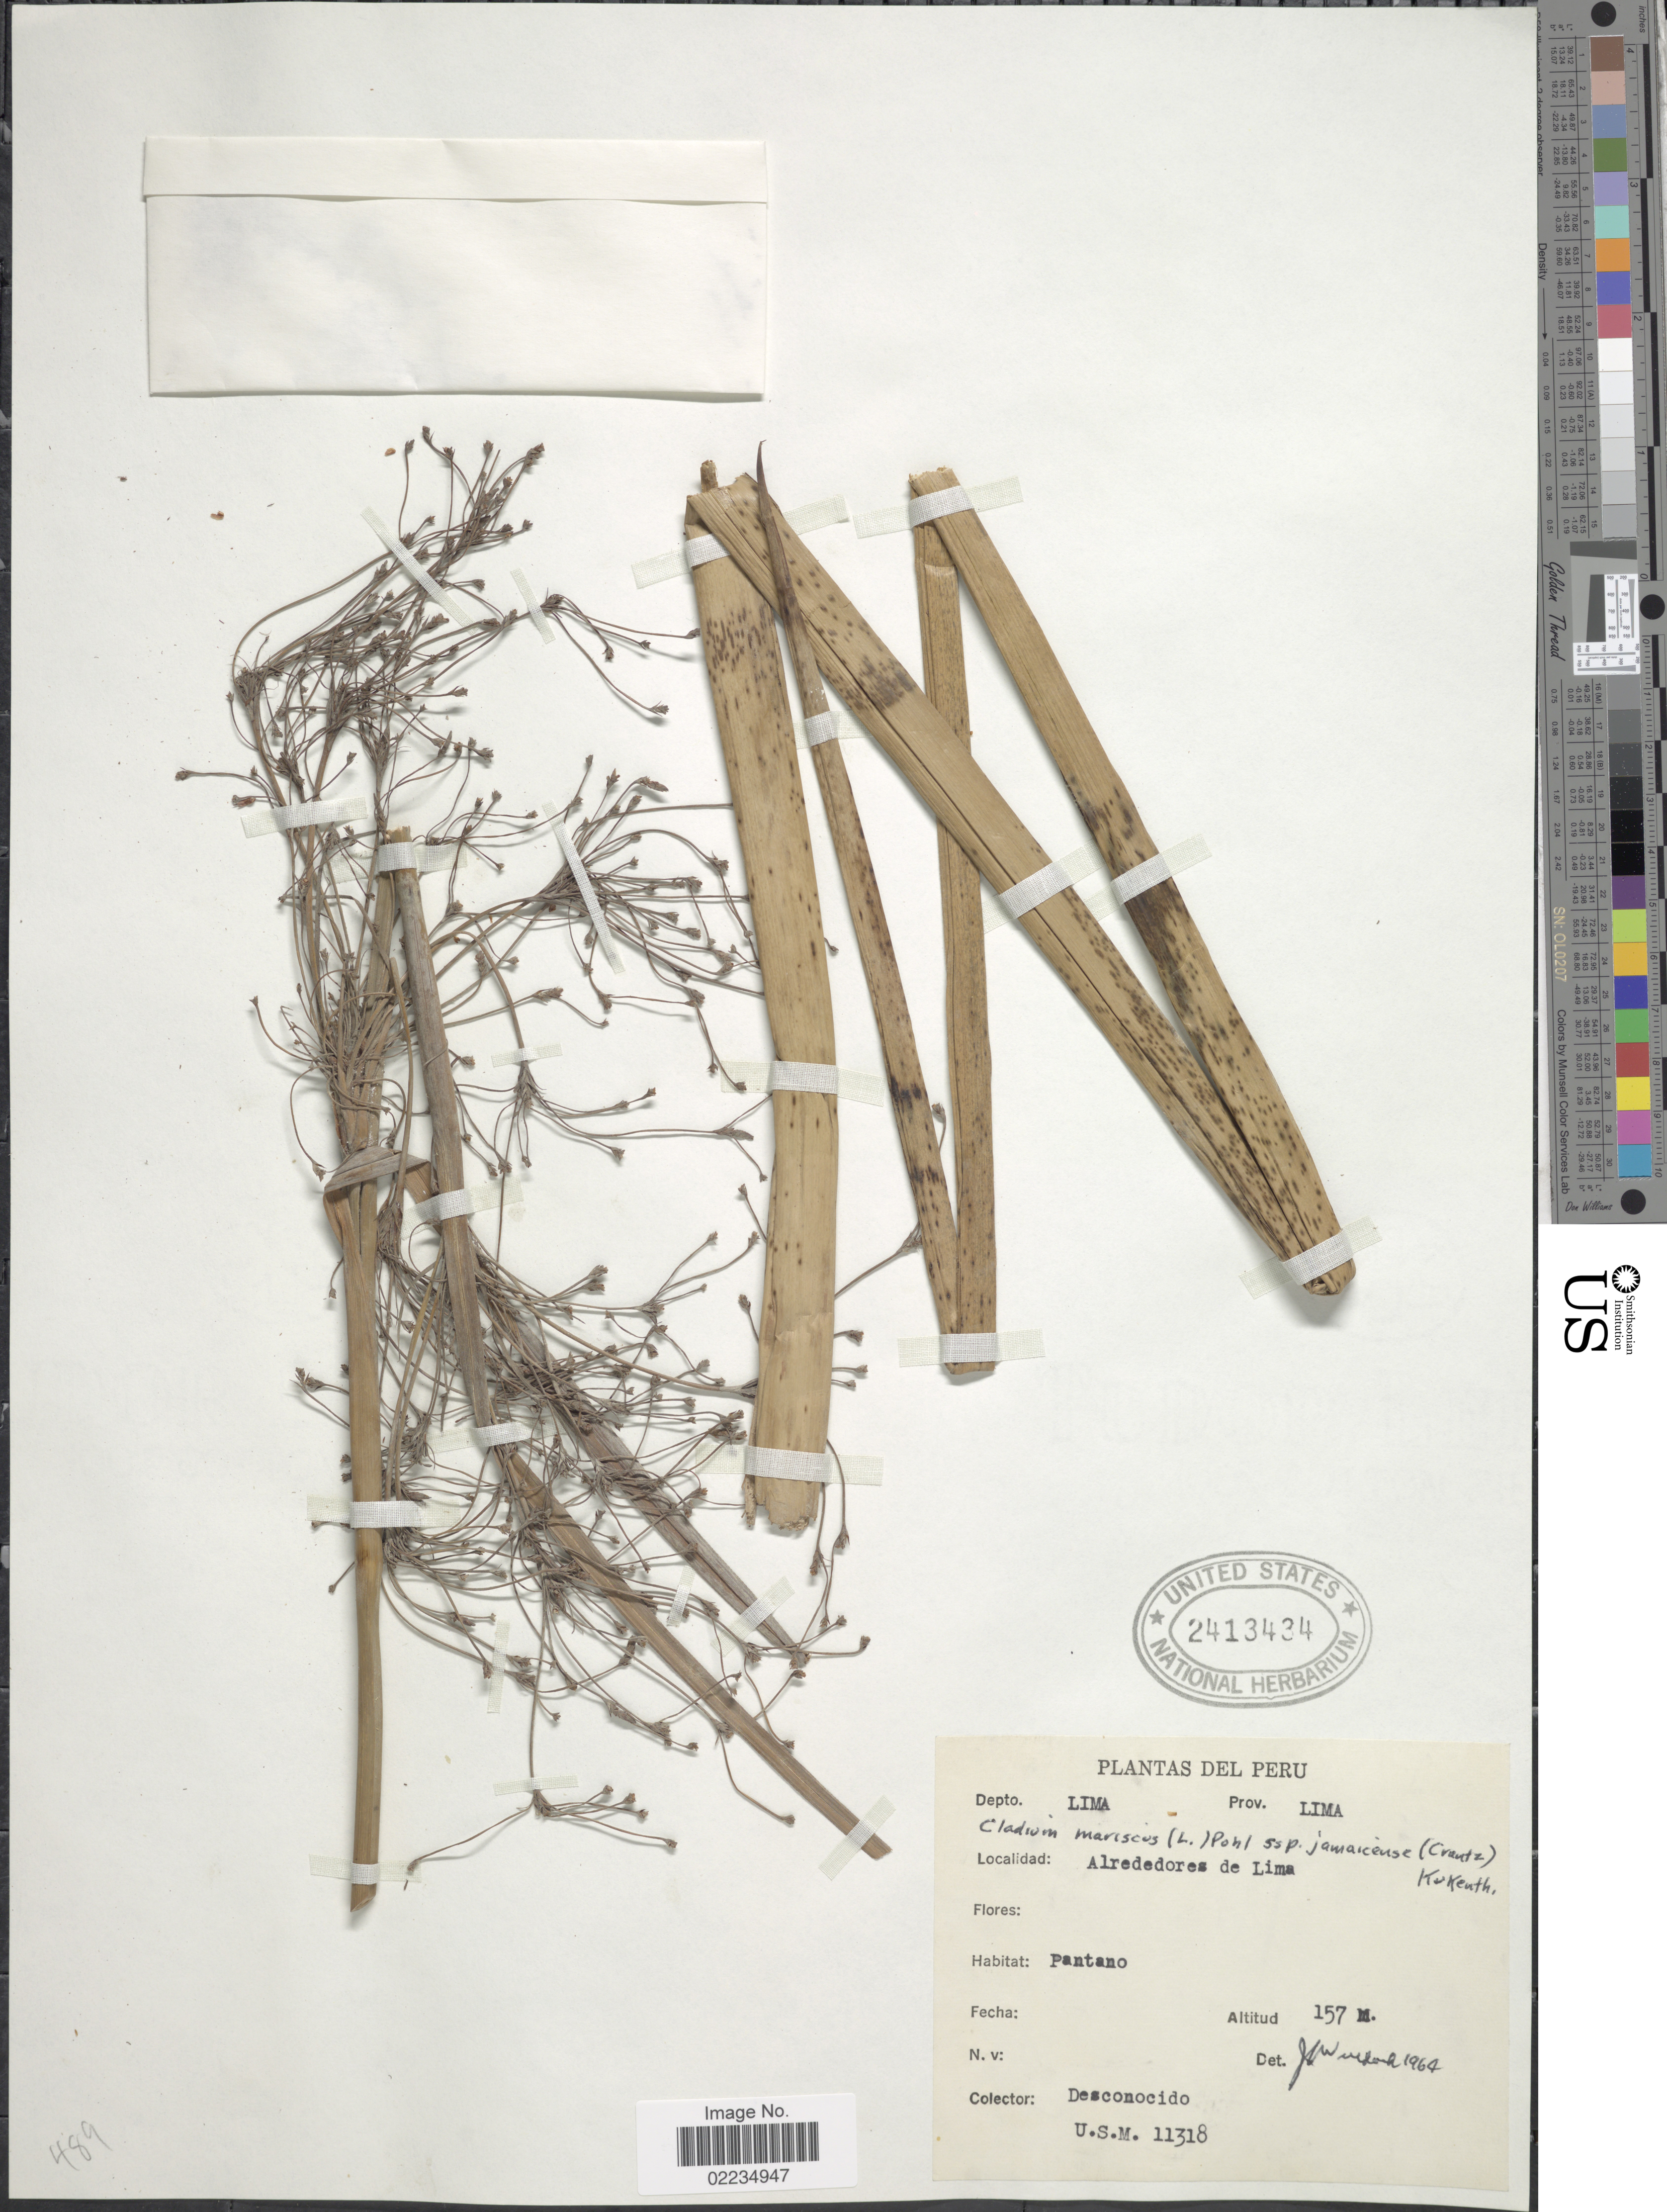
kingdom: Plantae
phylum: Tracheophyta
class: Liliopsida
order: Poales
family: Cyperaceae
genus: Cladium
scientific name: Cladium mariscus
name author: (L.) Pohl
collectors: Desconocido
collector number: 11318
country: Peru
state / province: Lima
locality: Depto. Lima, Prov. Lima, Alrededores de Lima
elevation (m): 157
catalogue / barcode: US 2413434